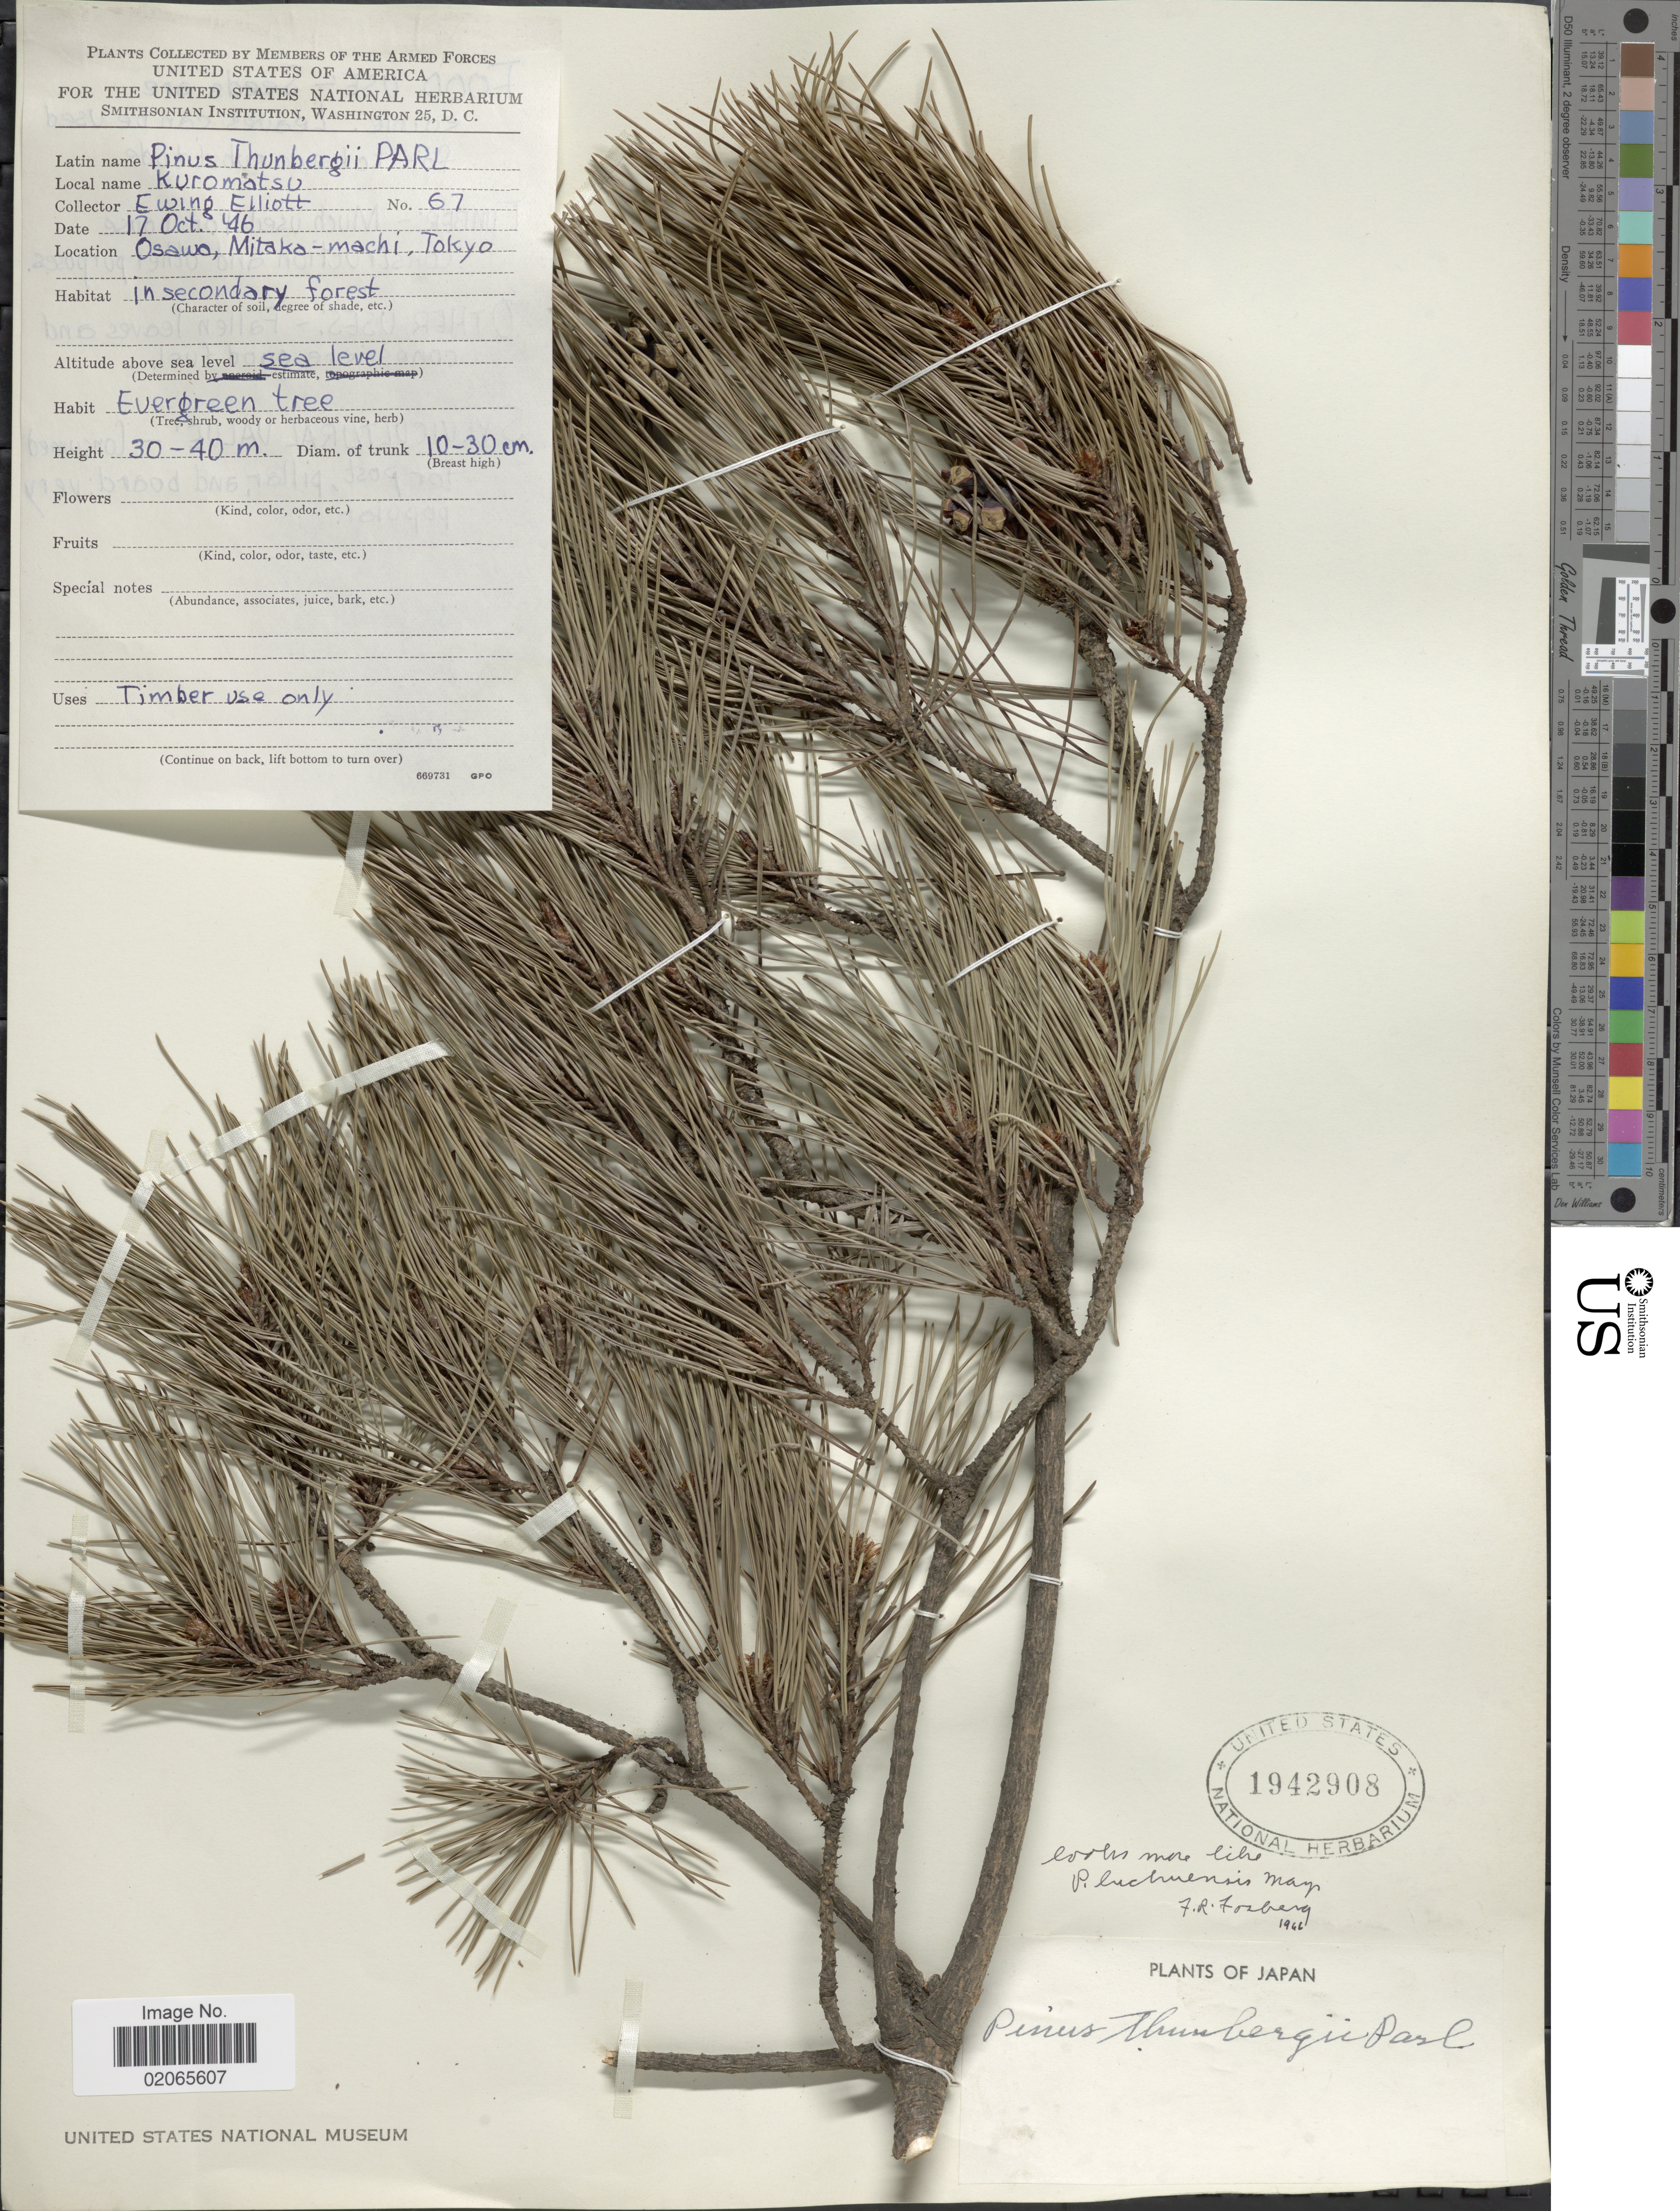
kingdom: Plantae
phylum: Tracheophyta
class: Pinopsida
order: Pinales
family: Pinaceae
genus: Pinus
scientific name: Pinus luchuensis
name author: Mayr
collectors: E. Elliott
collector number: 67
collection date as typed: Transcribed d/m/y: 17/10/46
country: Japan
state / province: Tokyo, Federal City of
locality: Osawa, Mitaka-machi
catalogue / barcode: US 1942908